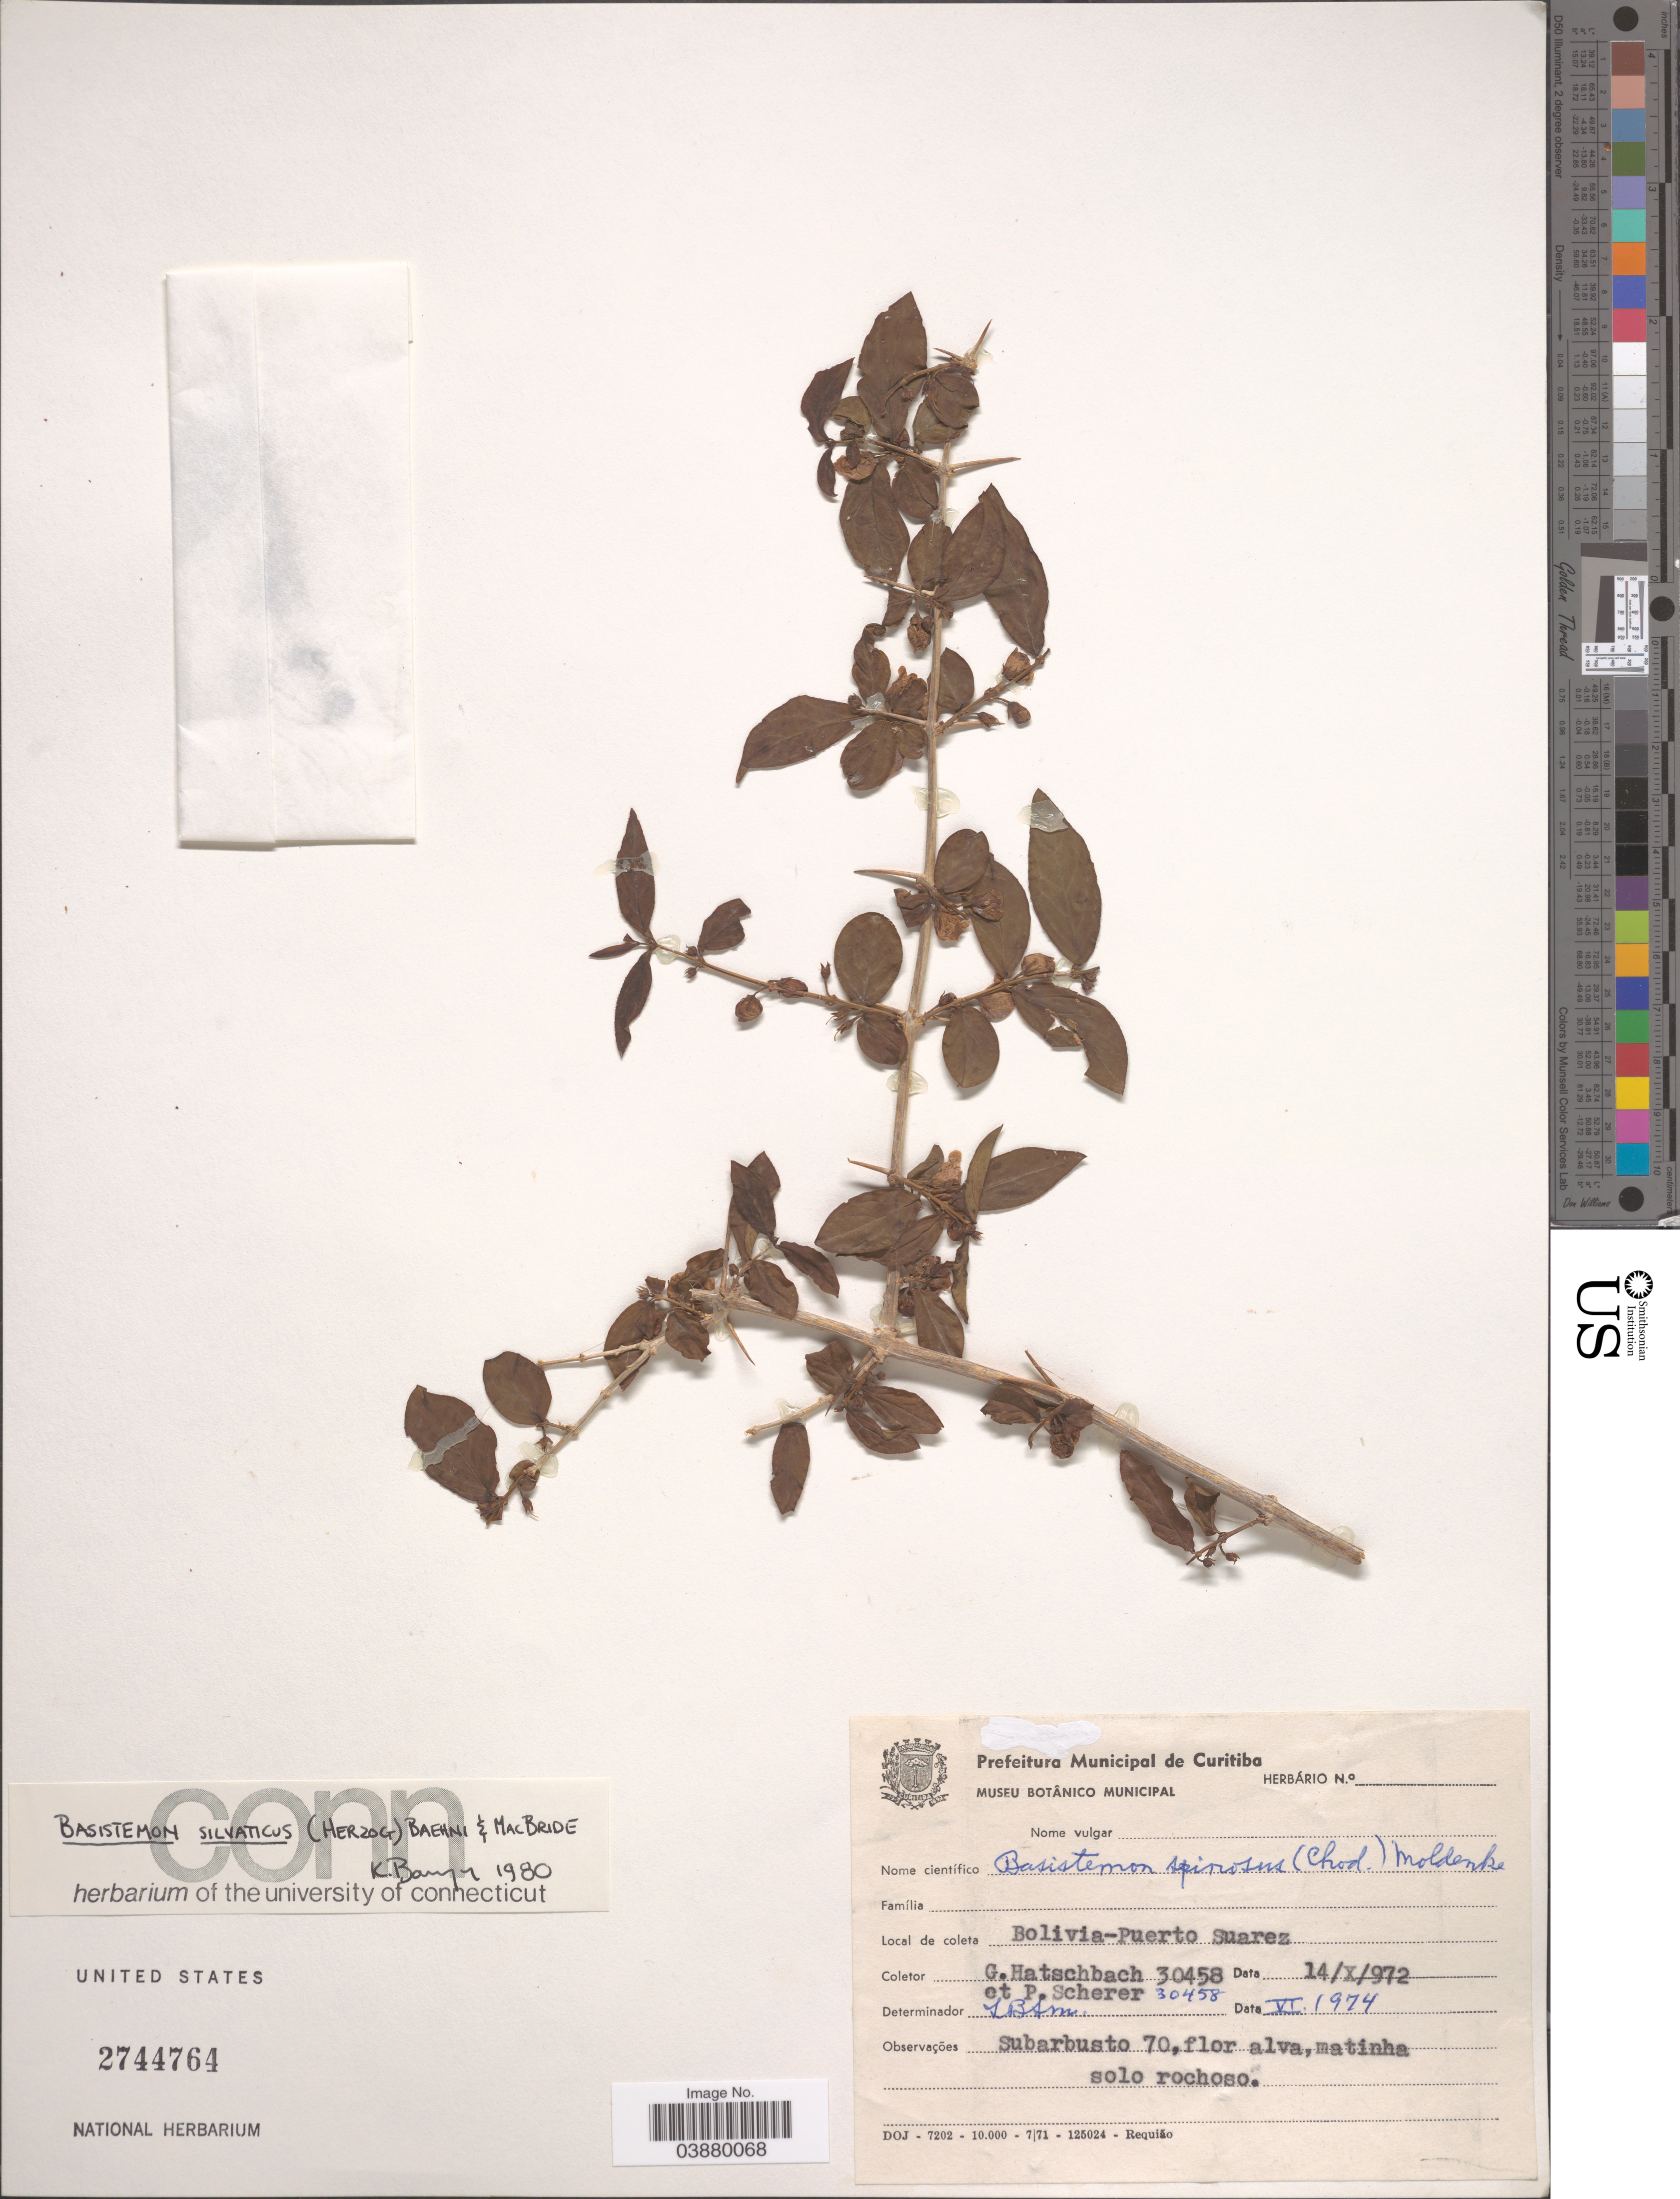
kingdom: Plantae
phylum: Tracheophyta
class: Magnoliopsida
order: Lamiales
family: Plantaginaceae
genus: Basistemon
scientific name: Basistemon silvaticum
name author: (Herzog) Baehni & J.F. Macbr.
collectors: G. Hatschbach & P. Scherer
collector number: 30458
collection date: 1972-10-14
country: Bolivia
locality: Puerto Suarez.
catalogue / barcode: US 2744764